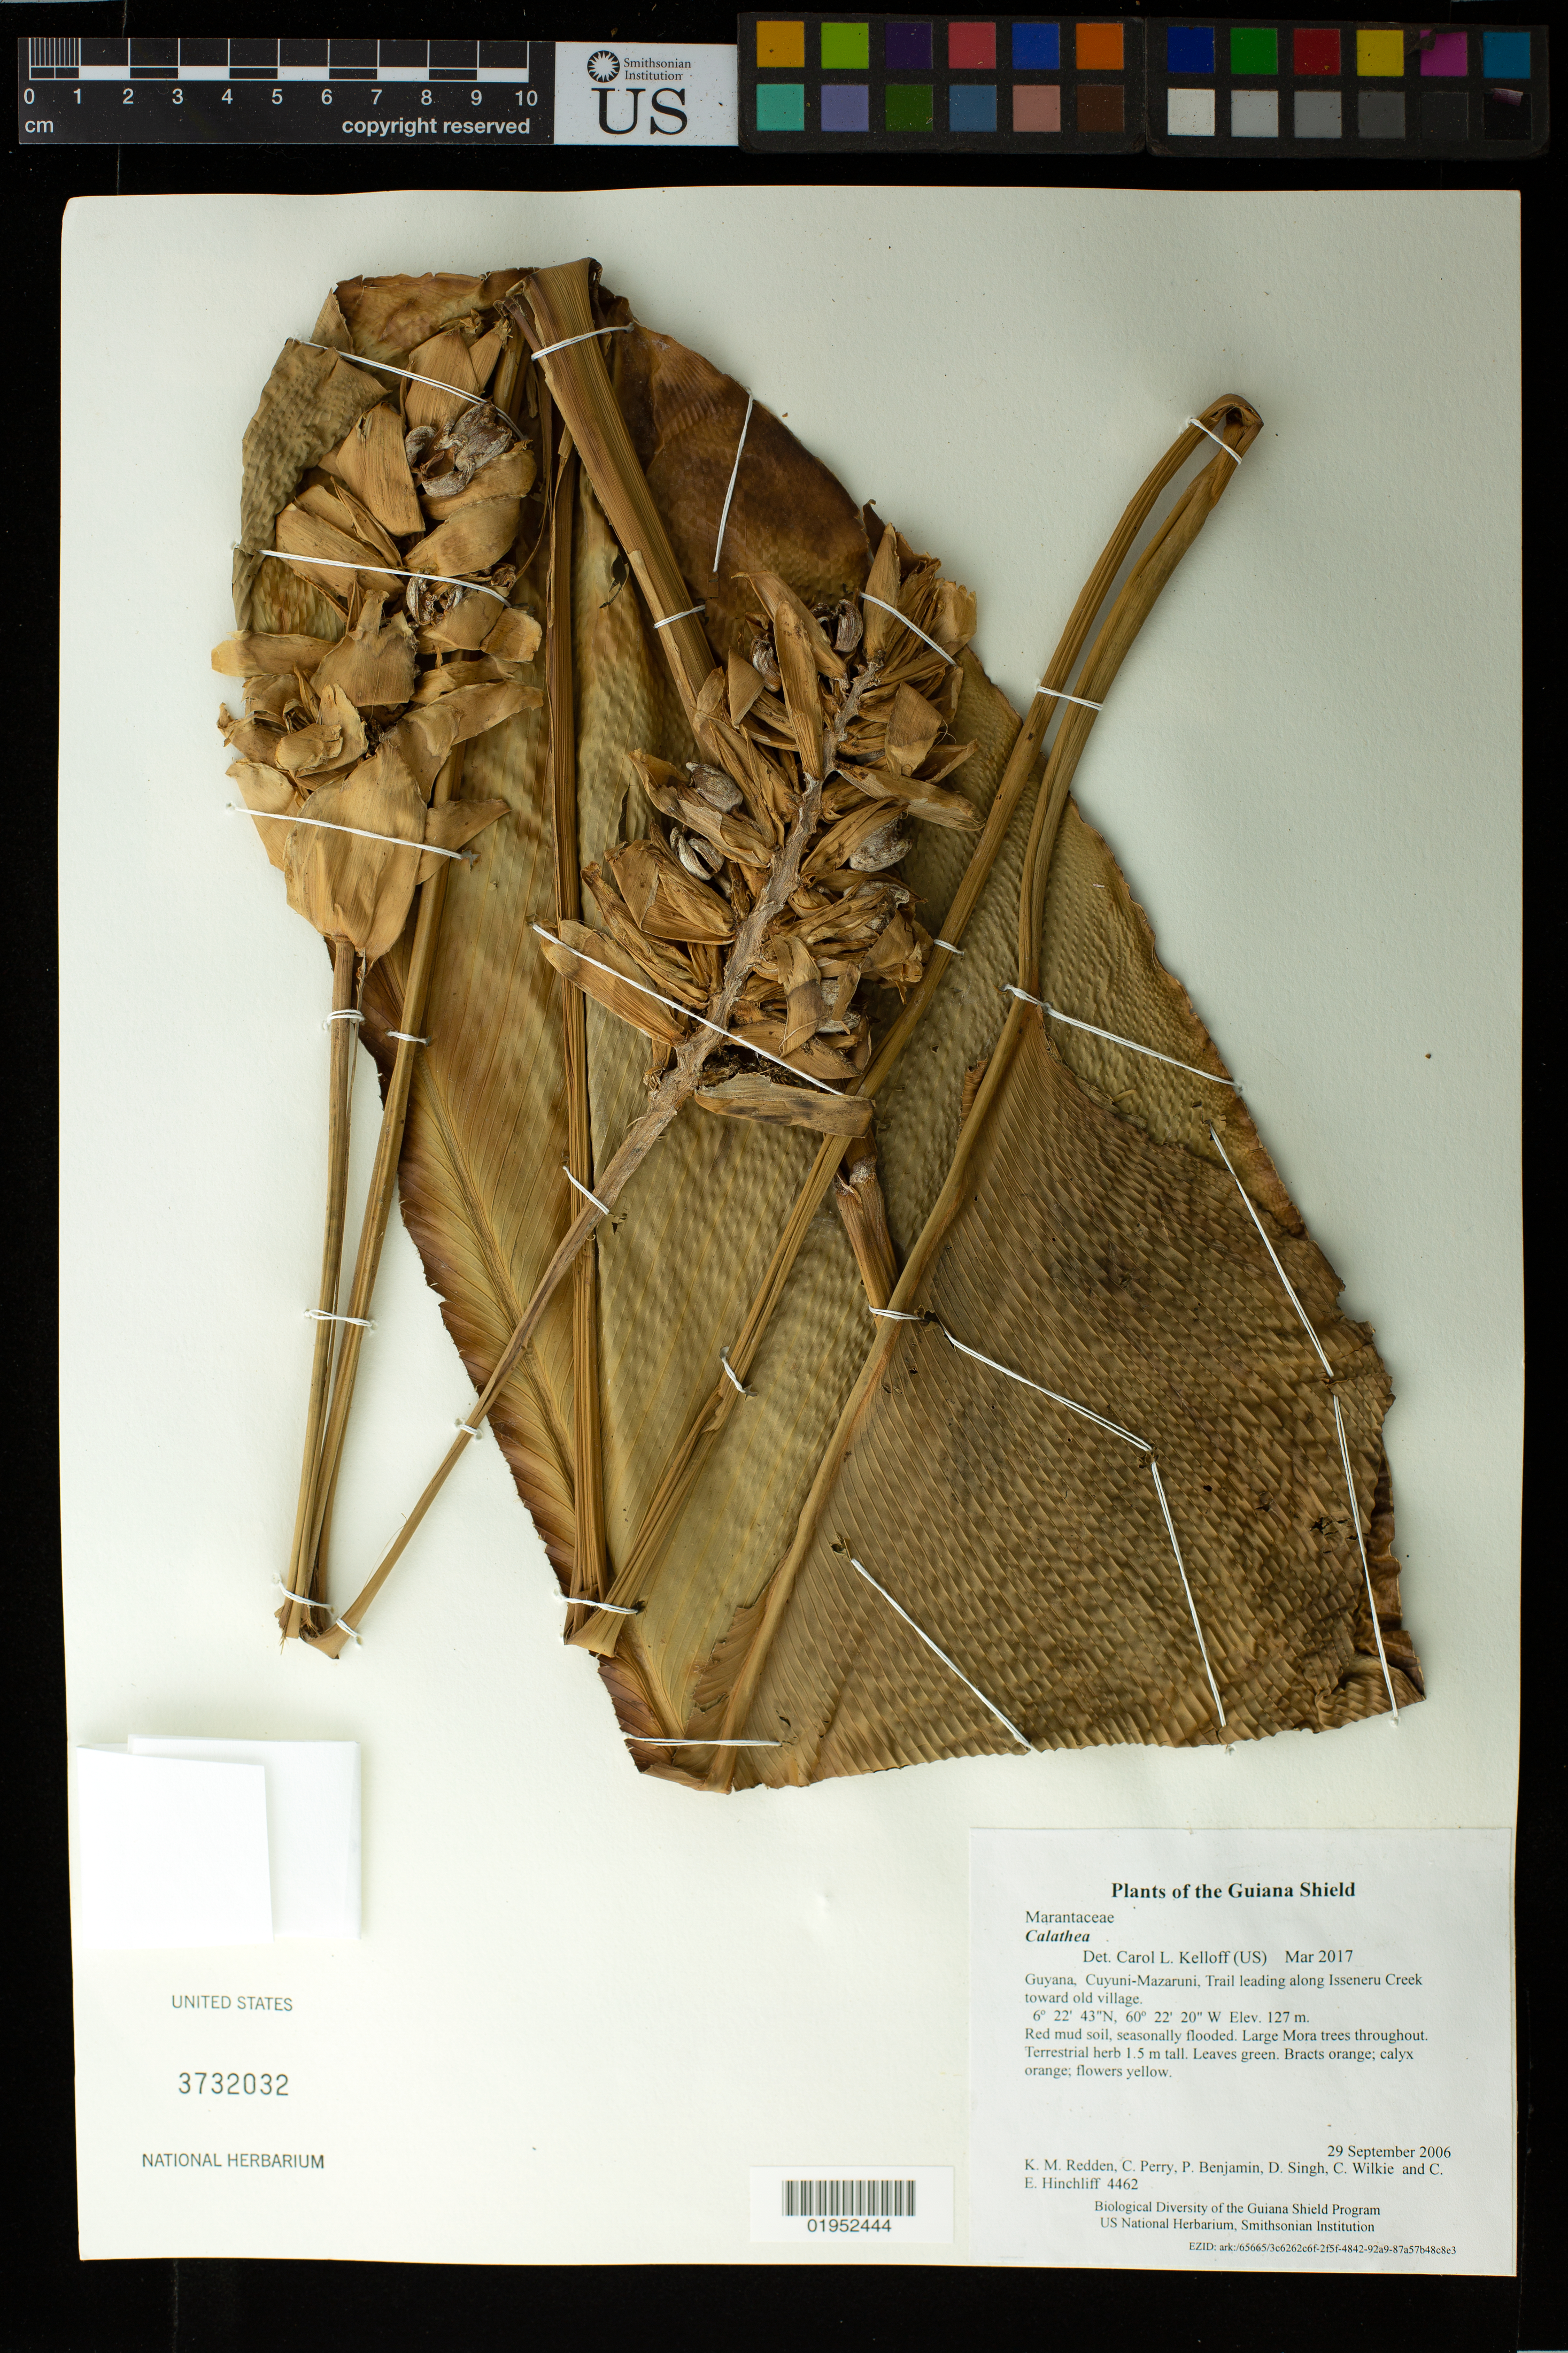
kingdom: Plantae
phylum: Tracheophyta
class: Liliopsida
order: Zingiberales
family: Marantaceae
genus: Calathea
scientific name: Calathea sp.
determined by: Kelloff, Carol L., (US), Smithsonian Institution - National Museum of Natural History (UNITED STATES)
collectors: K. M. Redden, C. Perry, P. Benjamin, D. Singh, C. Wilkie & C. E. Hinchliff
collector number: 4462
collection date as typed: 29 September 2006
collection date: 2006-09-29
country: Guyana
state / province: Cuyuni-Mazaruni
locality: Trail leading along Isseneru Creek toward old village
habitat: Red mud soil, seasonally flooded. Large Mora trees throughout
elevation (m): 127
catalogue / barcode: US 3732032